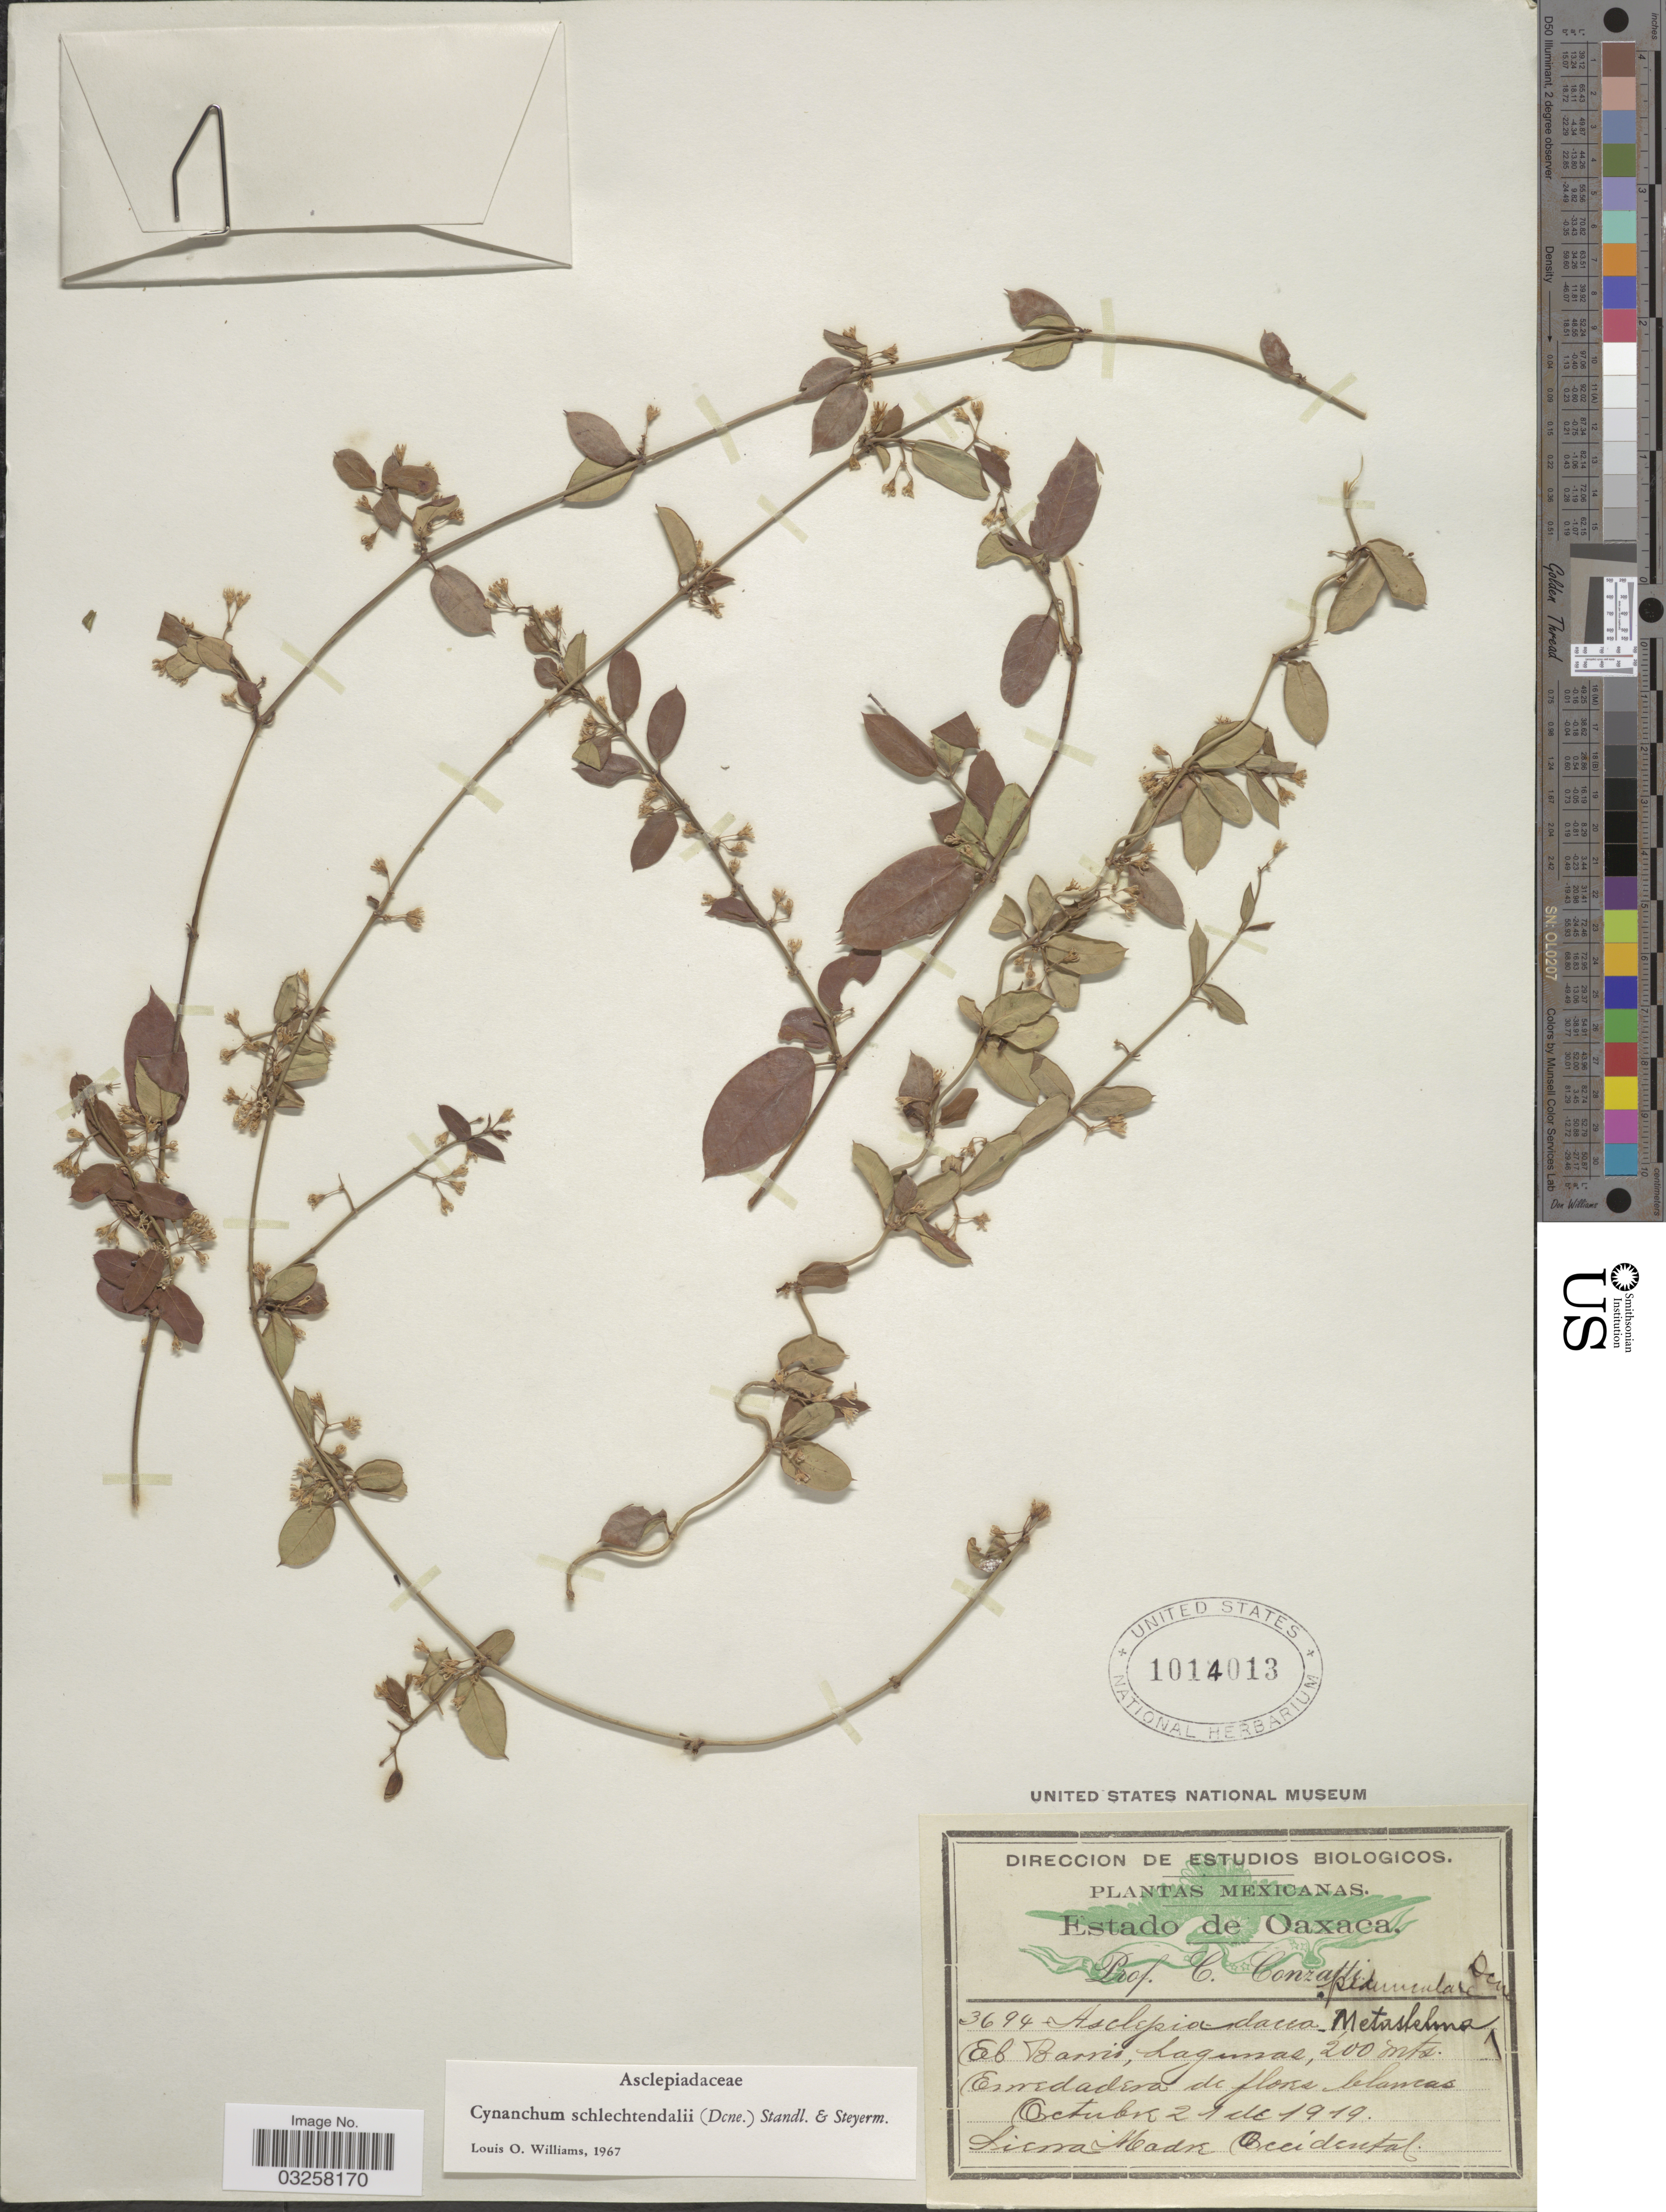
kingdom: Plantae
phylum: Tracheophyta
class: Magnoliopsida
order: Gentianales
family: Apocynaceae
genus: Metastelma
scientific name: Metastelma schlechtendalii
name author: Decne.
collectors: C. Conzatti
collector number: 3694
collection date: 1919-10-02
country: Mexico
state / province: Oaxaca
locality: El Barrio, Lagunas. Sierra Madre Occidental.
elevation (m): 200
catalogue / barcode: US 1014013